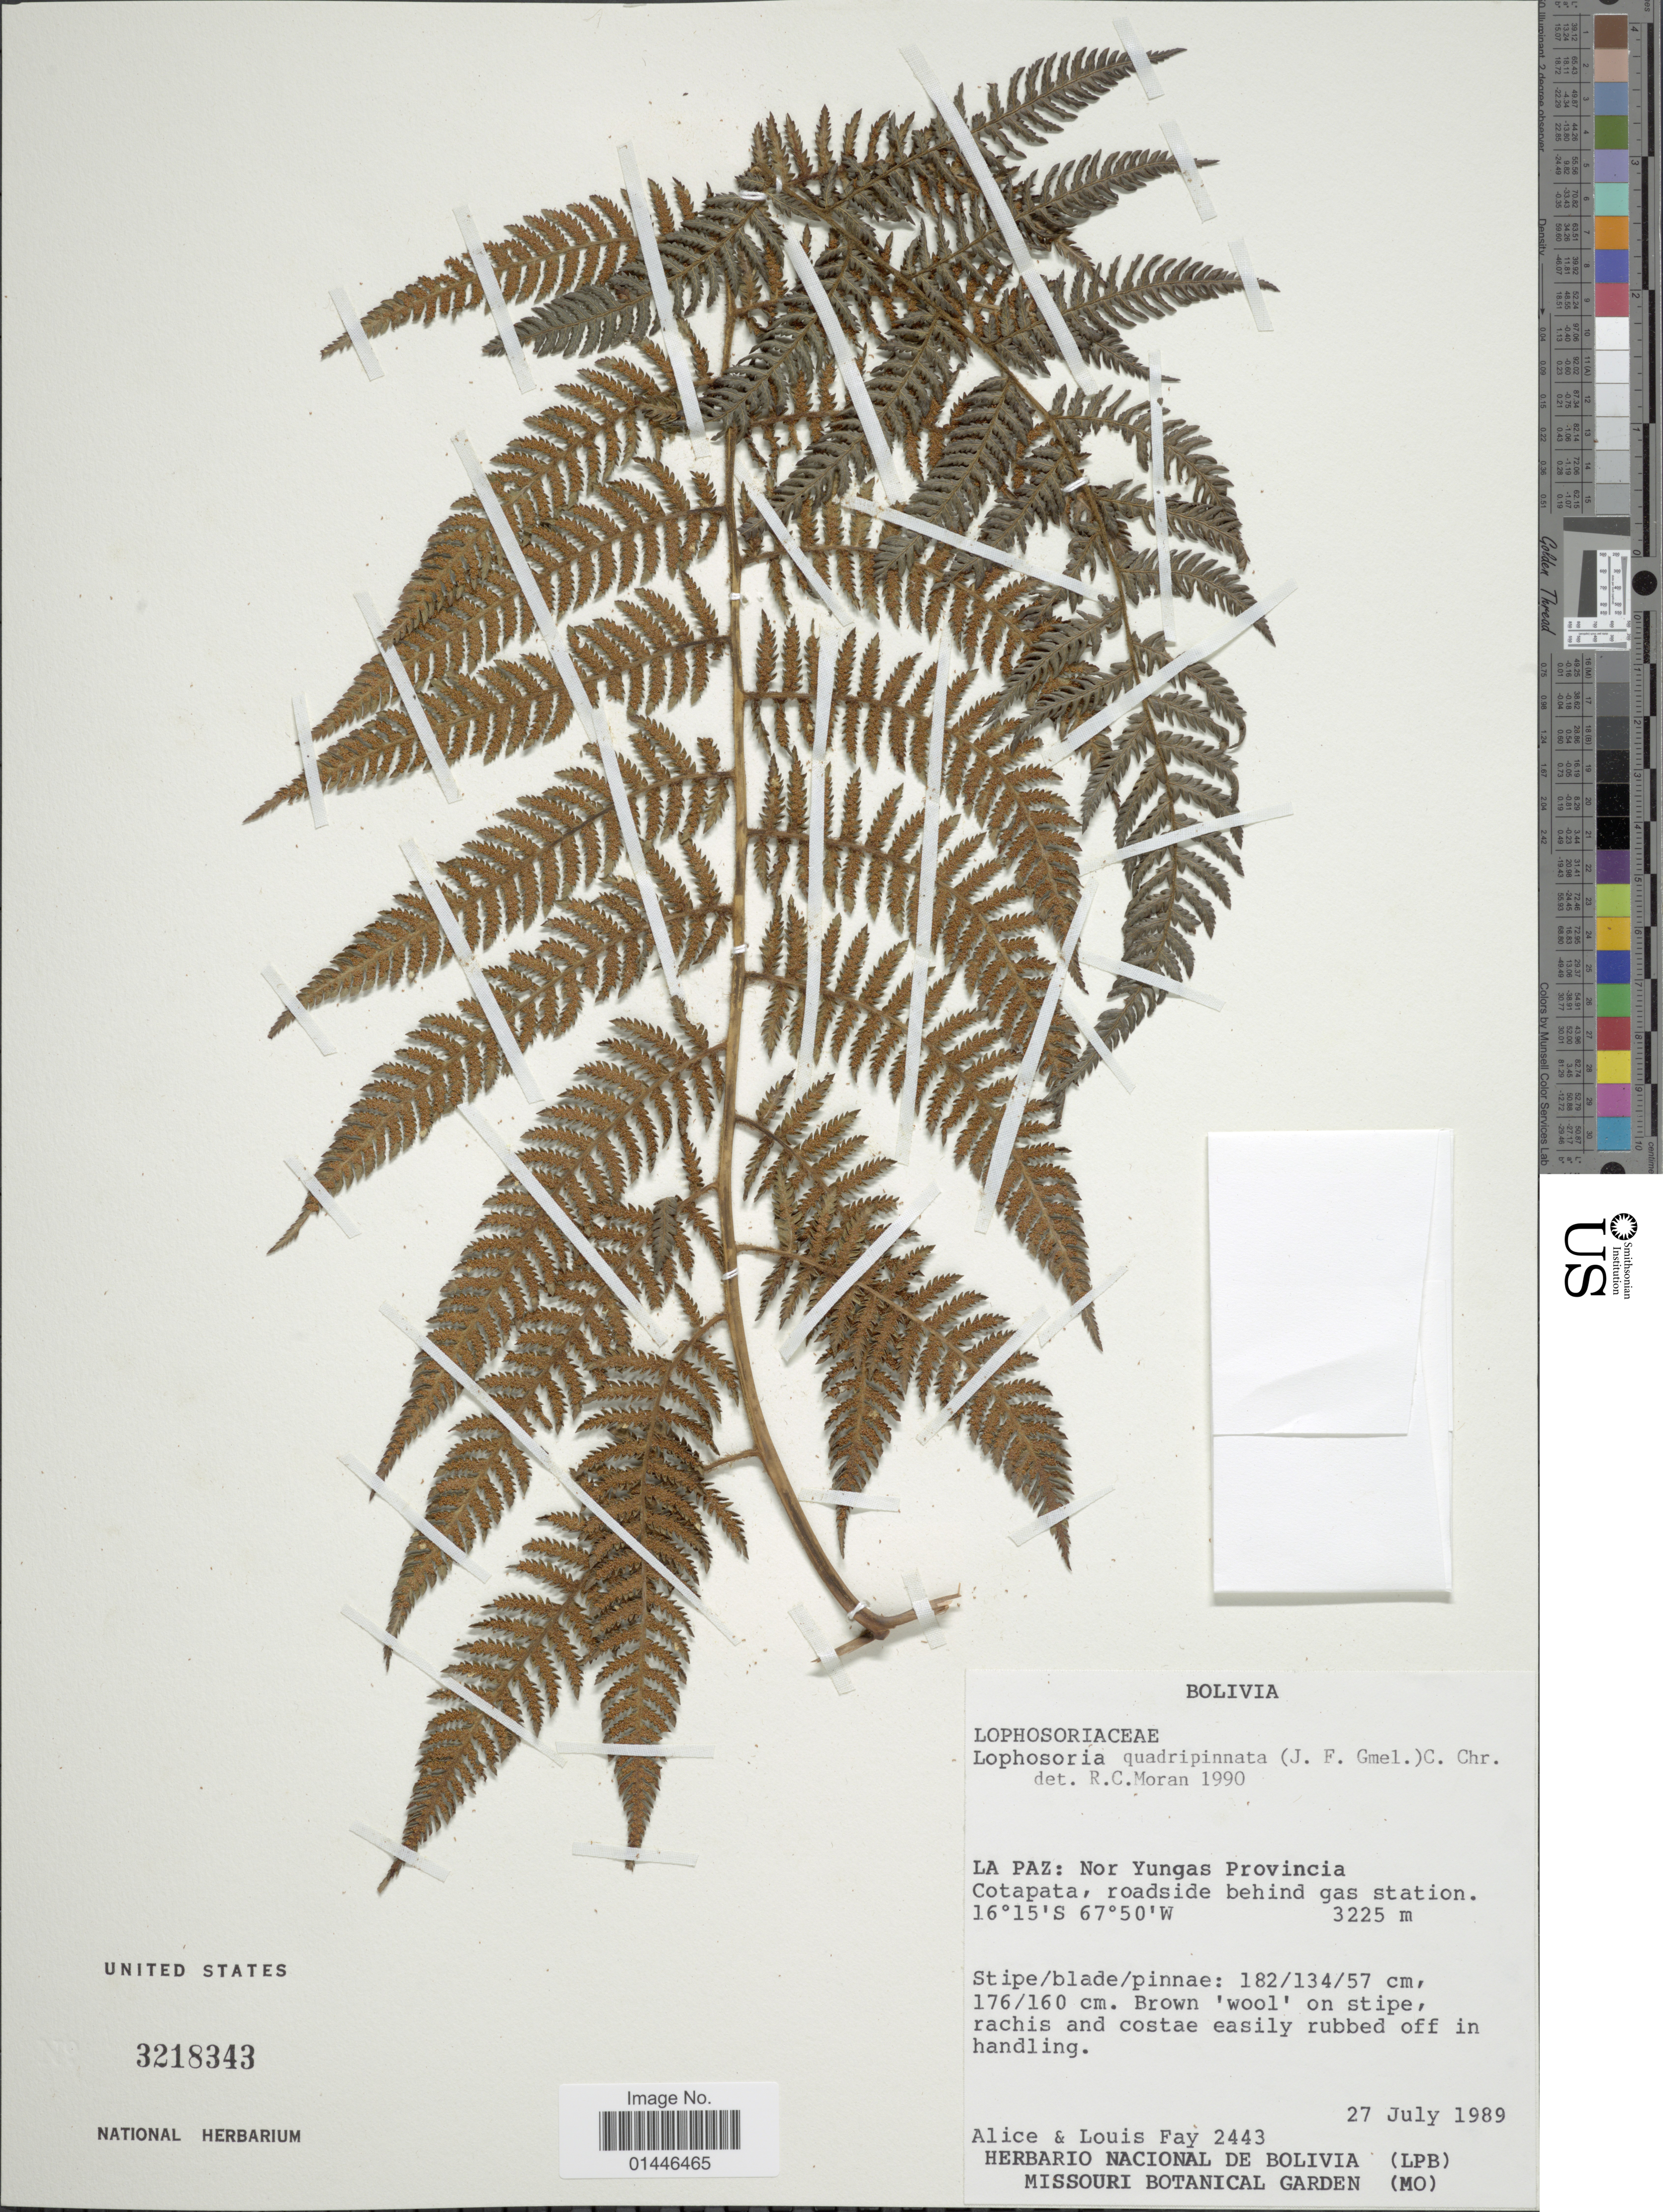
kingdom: Plantae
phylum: Tracheophyta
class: Polypodiopsida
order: Cyatheales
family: Dicksoniaceae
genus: Lophosoria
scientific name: Lophosoria quadripinnata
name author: (J.F. Gmel.) C. Chr.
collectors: A. Fay & L. Fay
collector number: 2443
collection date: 1989-07-27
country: Bolivia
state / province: La Paz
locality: Nor Yungas Provincia. Cotapata, roadside behind gas station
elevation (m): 3225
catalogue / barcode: US 3218343